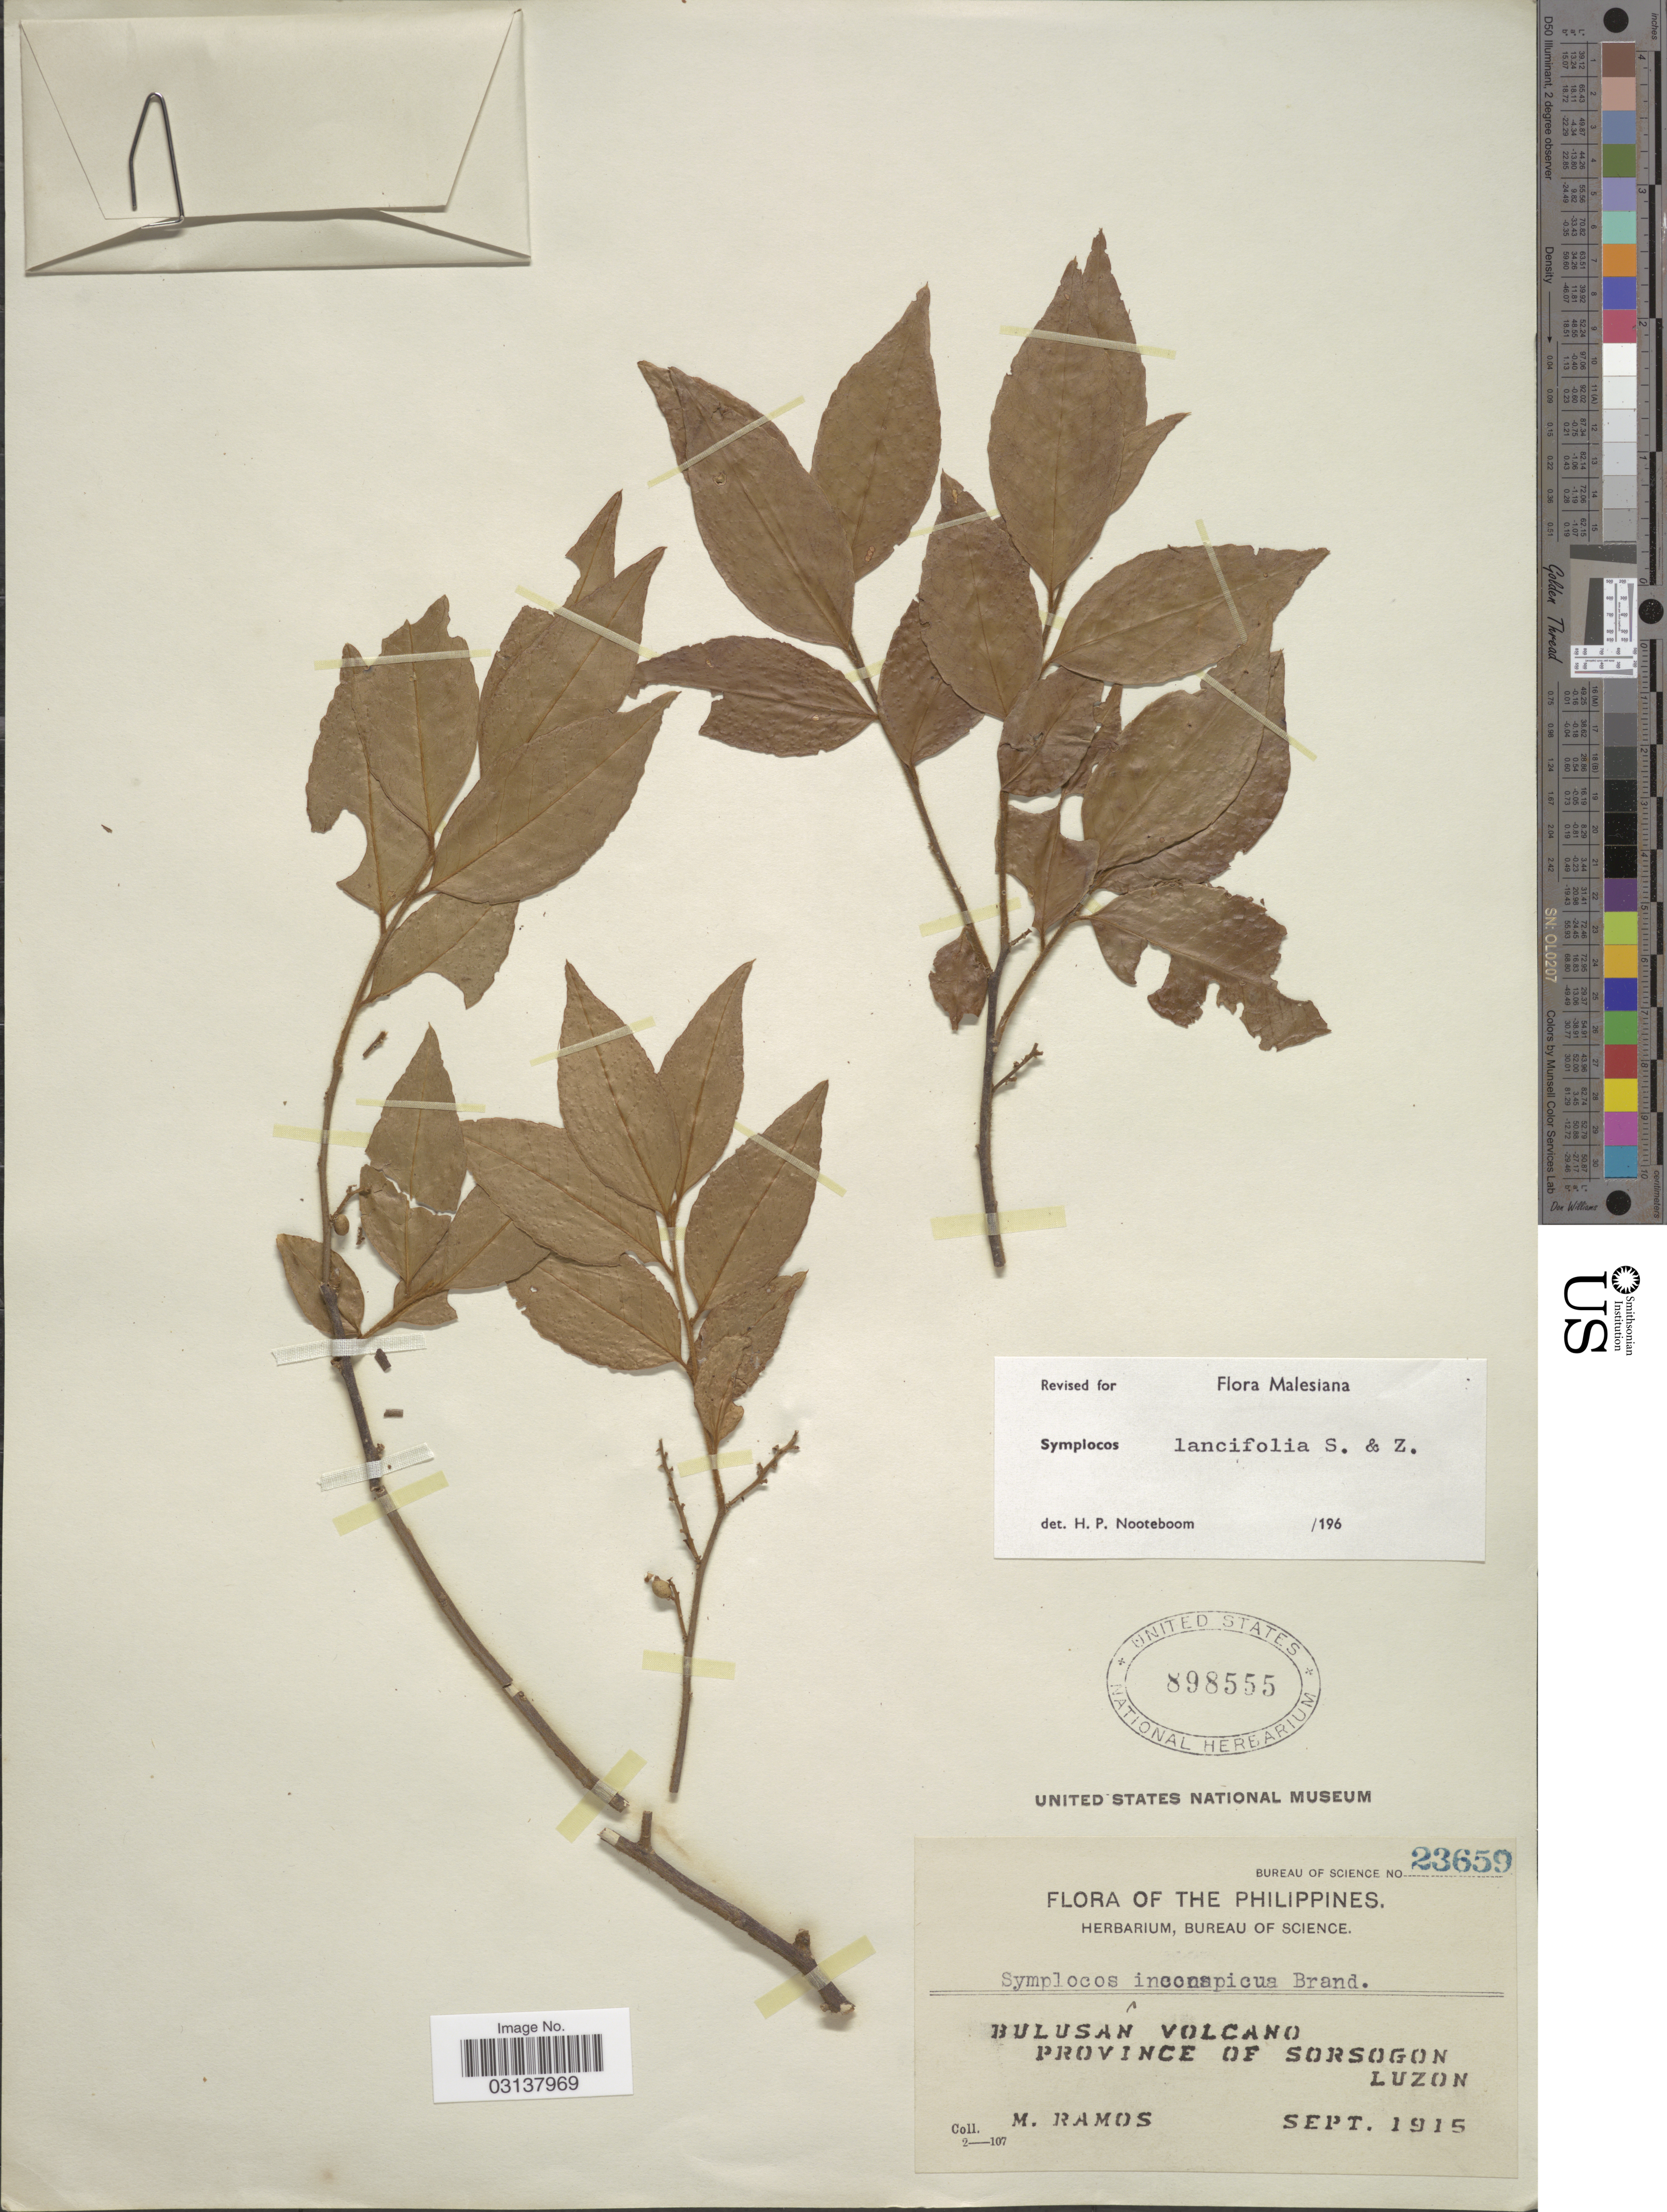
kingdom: Plantae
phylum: Tracheophyta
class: Magnoliopsida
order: Ericales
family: Symplocaceae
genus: Symplocos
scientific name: Symplocos lancifolia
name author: Siebert & Zucc.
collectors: M. Ramos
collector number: Bureau of Science 23659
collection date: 1915-09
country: Philippines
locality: The Philippines. Bulusan Volcano. Province of Sorsogon Luzon.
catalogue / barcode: US 898555